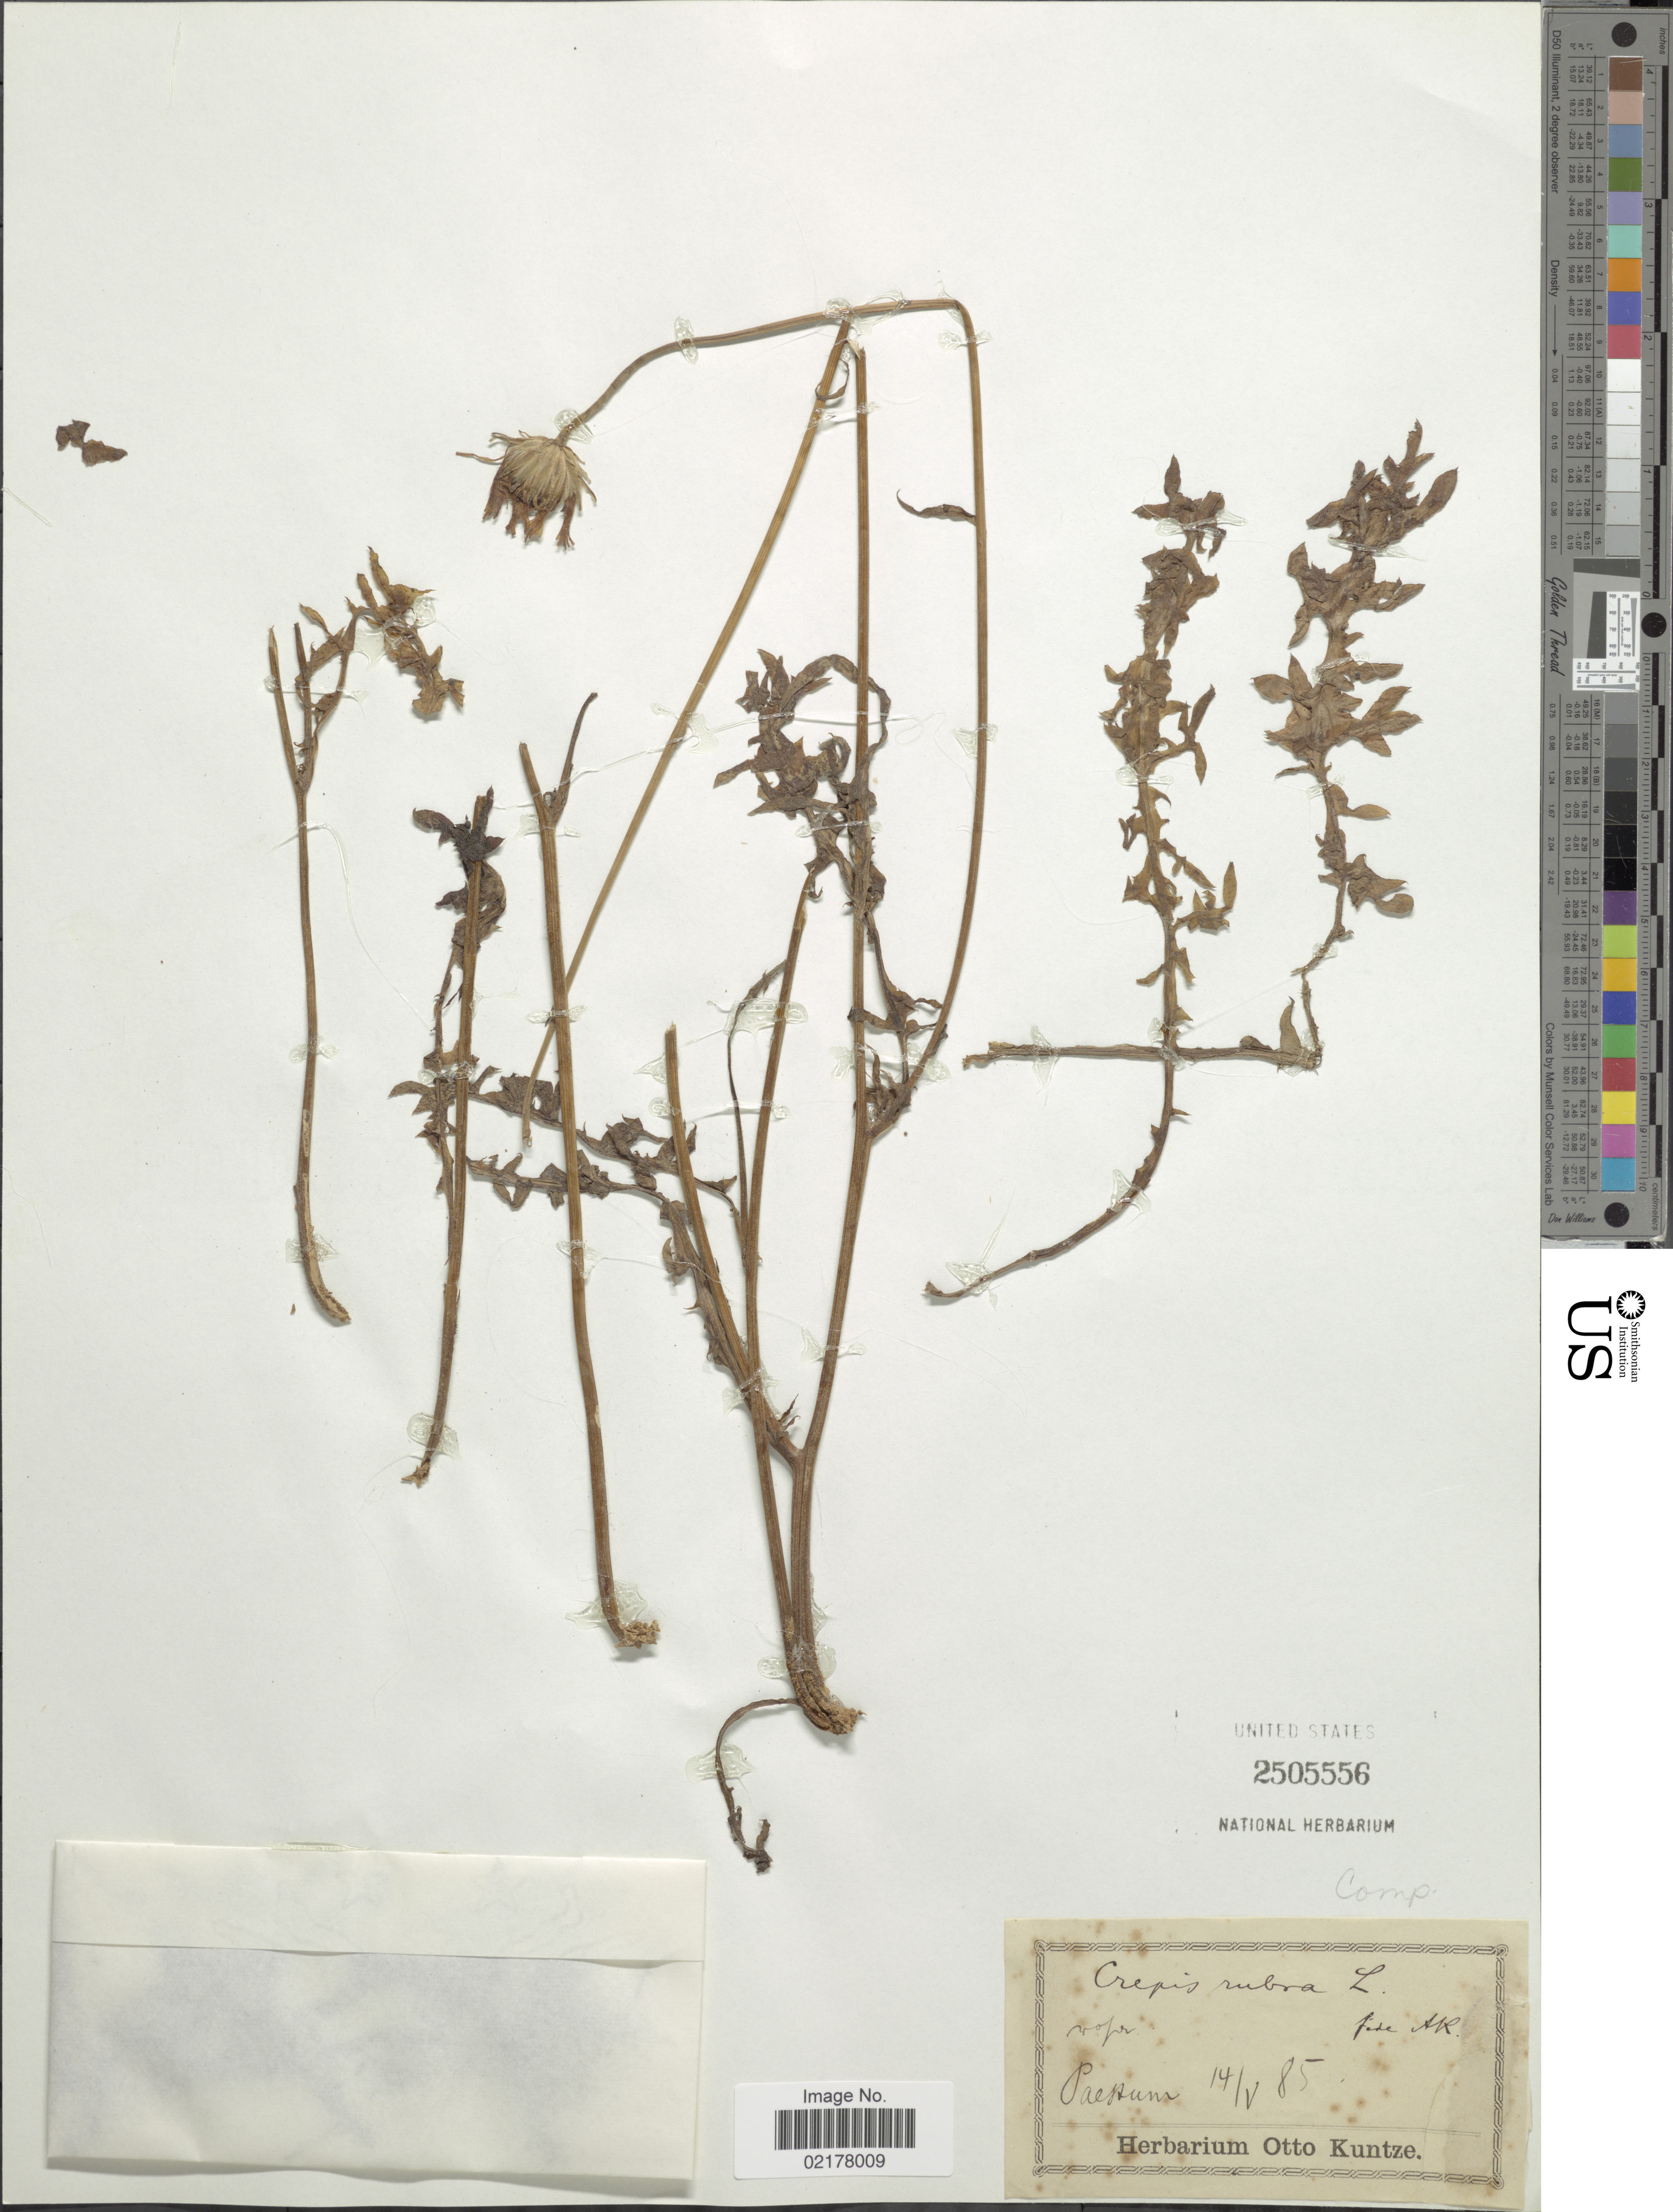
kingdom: Plantae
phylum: Tracheophyta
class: Magnoliopsida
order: Asterales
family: Asteraceae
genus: Crepis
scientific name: Crepis rubra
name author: L.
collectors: ex Herb. O. Kuntze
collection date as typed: Transcribed d/m/y: 14/5/85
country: Italy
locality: Paestum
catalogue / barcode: US 2505556